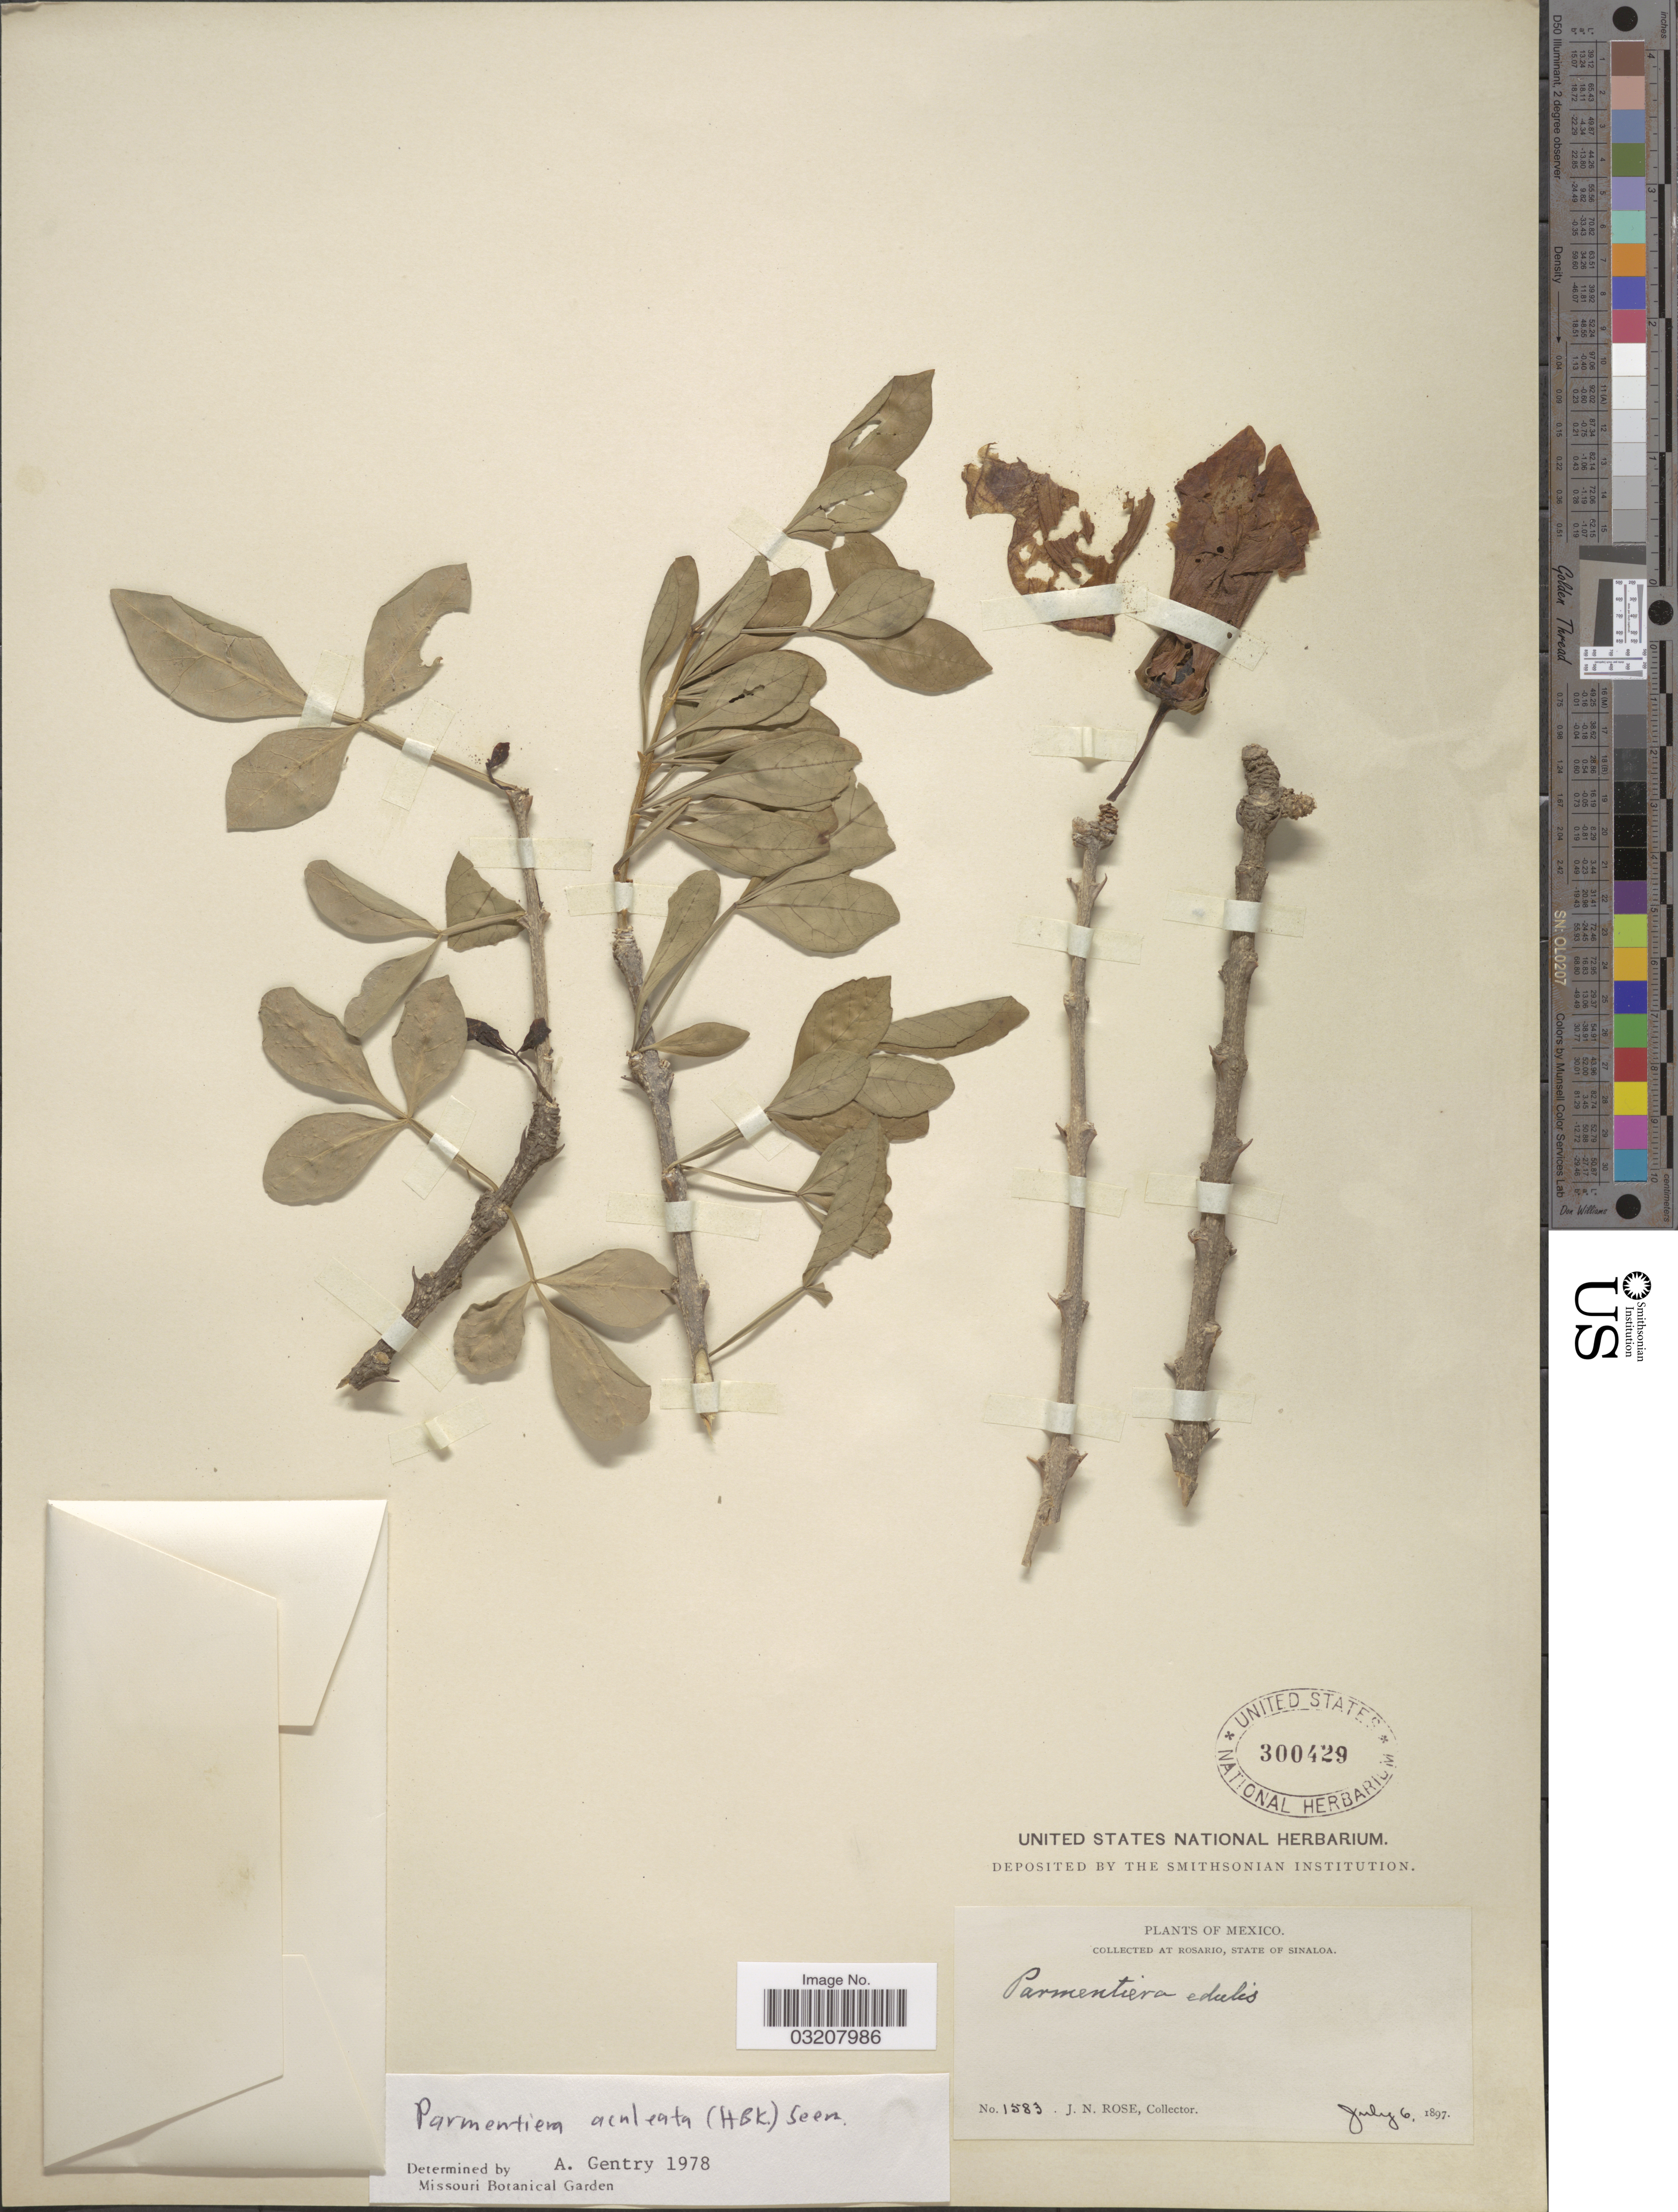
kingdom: Plantae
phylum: Tracheophyta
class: Magnoliopsida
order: Lamiales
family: Bignoniaceae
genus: Parmentiera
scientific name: Parmentiera aculeata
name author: (Kunth) Seem.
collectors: J. N. Rose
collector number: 1583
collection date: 1897-07-06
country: Mexico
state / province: Sinaloa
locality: Rosario.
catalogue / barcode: US 300429